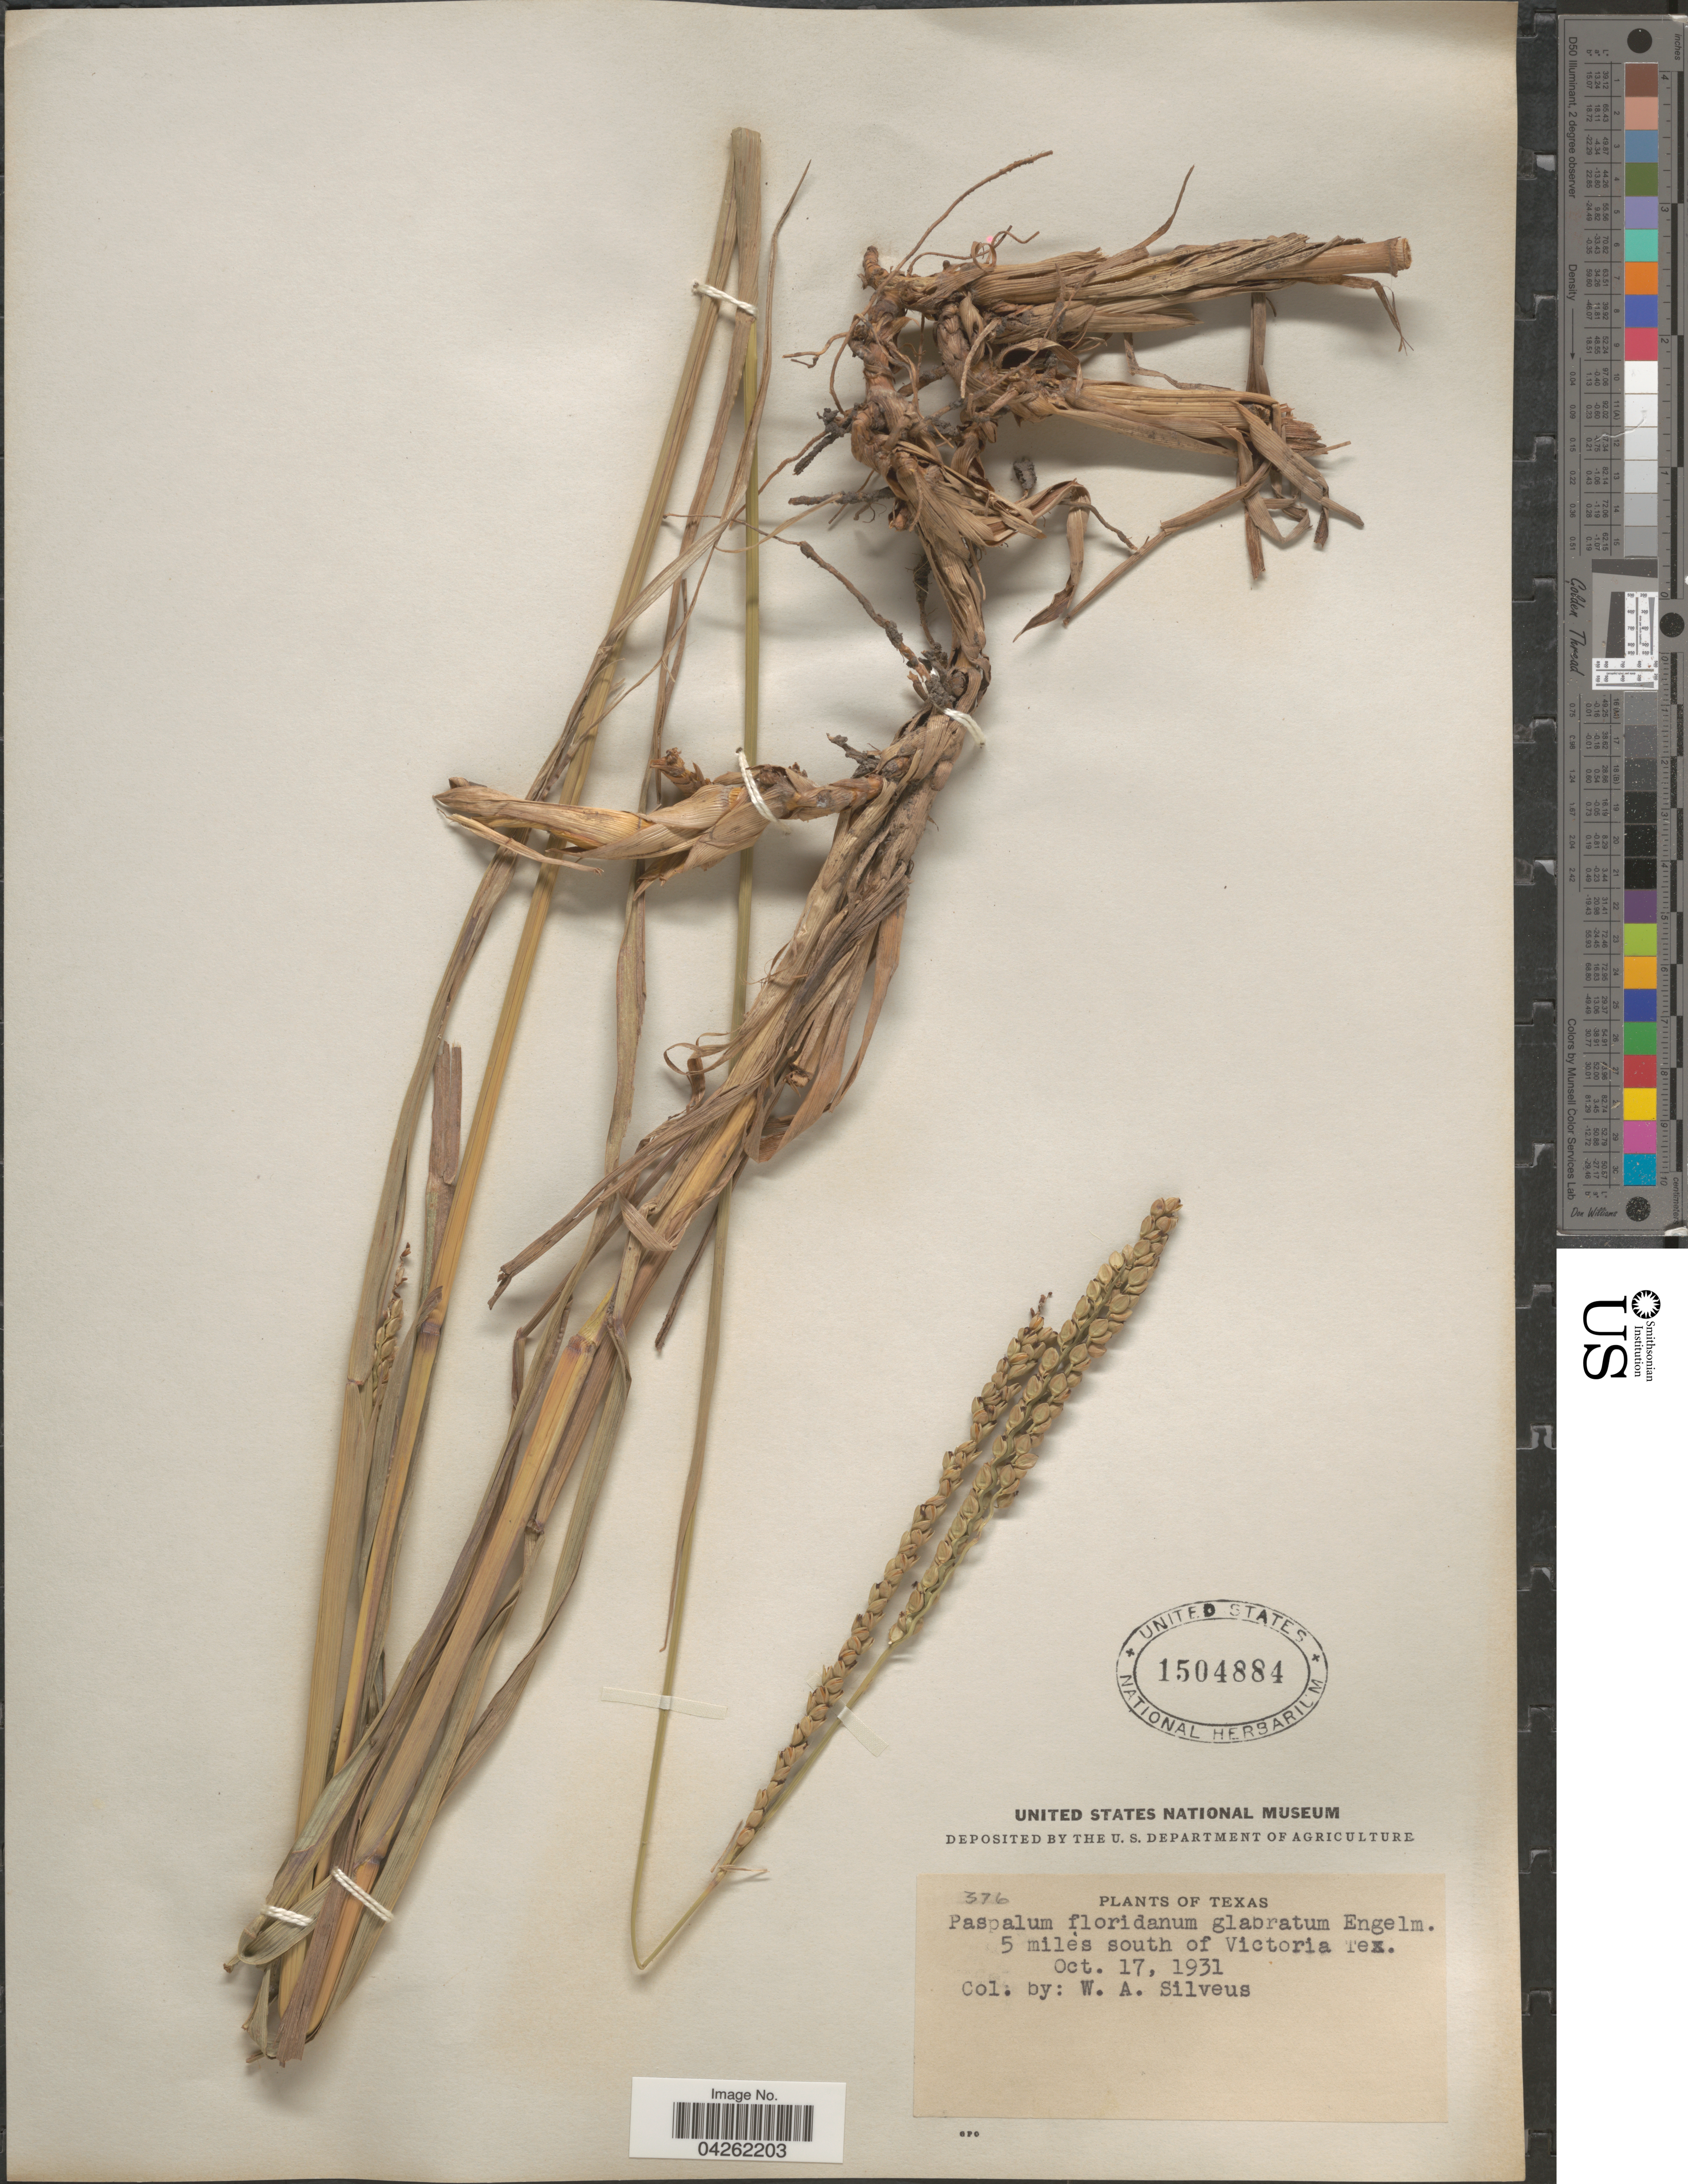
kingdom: Plantae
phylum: Tracheophyta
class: Liliopsida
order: Poales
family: Poaceae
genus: Paspalum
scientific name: Paspalum floridanum var. glabratum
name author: Engelm. ex Vasey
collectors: W. Silveus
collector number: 376?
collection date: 1931-10-17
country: United States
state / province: Texas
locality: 5 miles south of Victoria.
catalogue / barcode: US 1504884